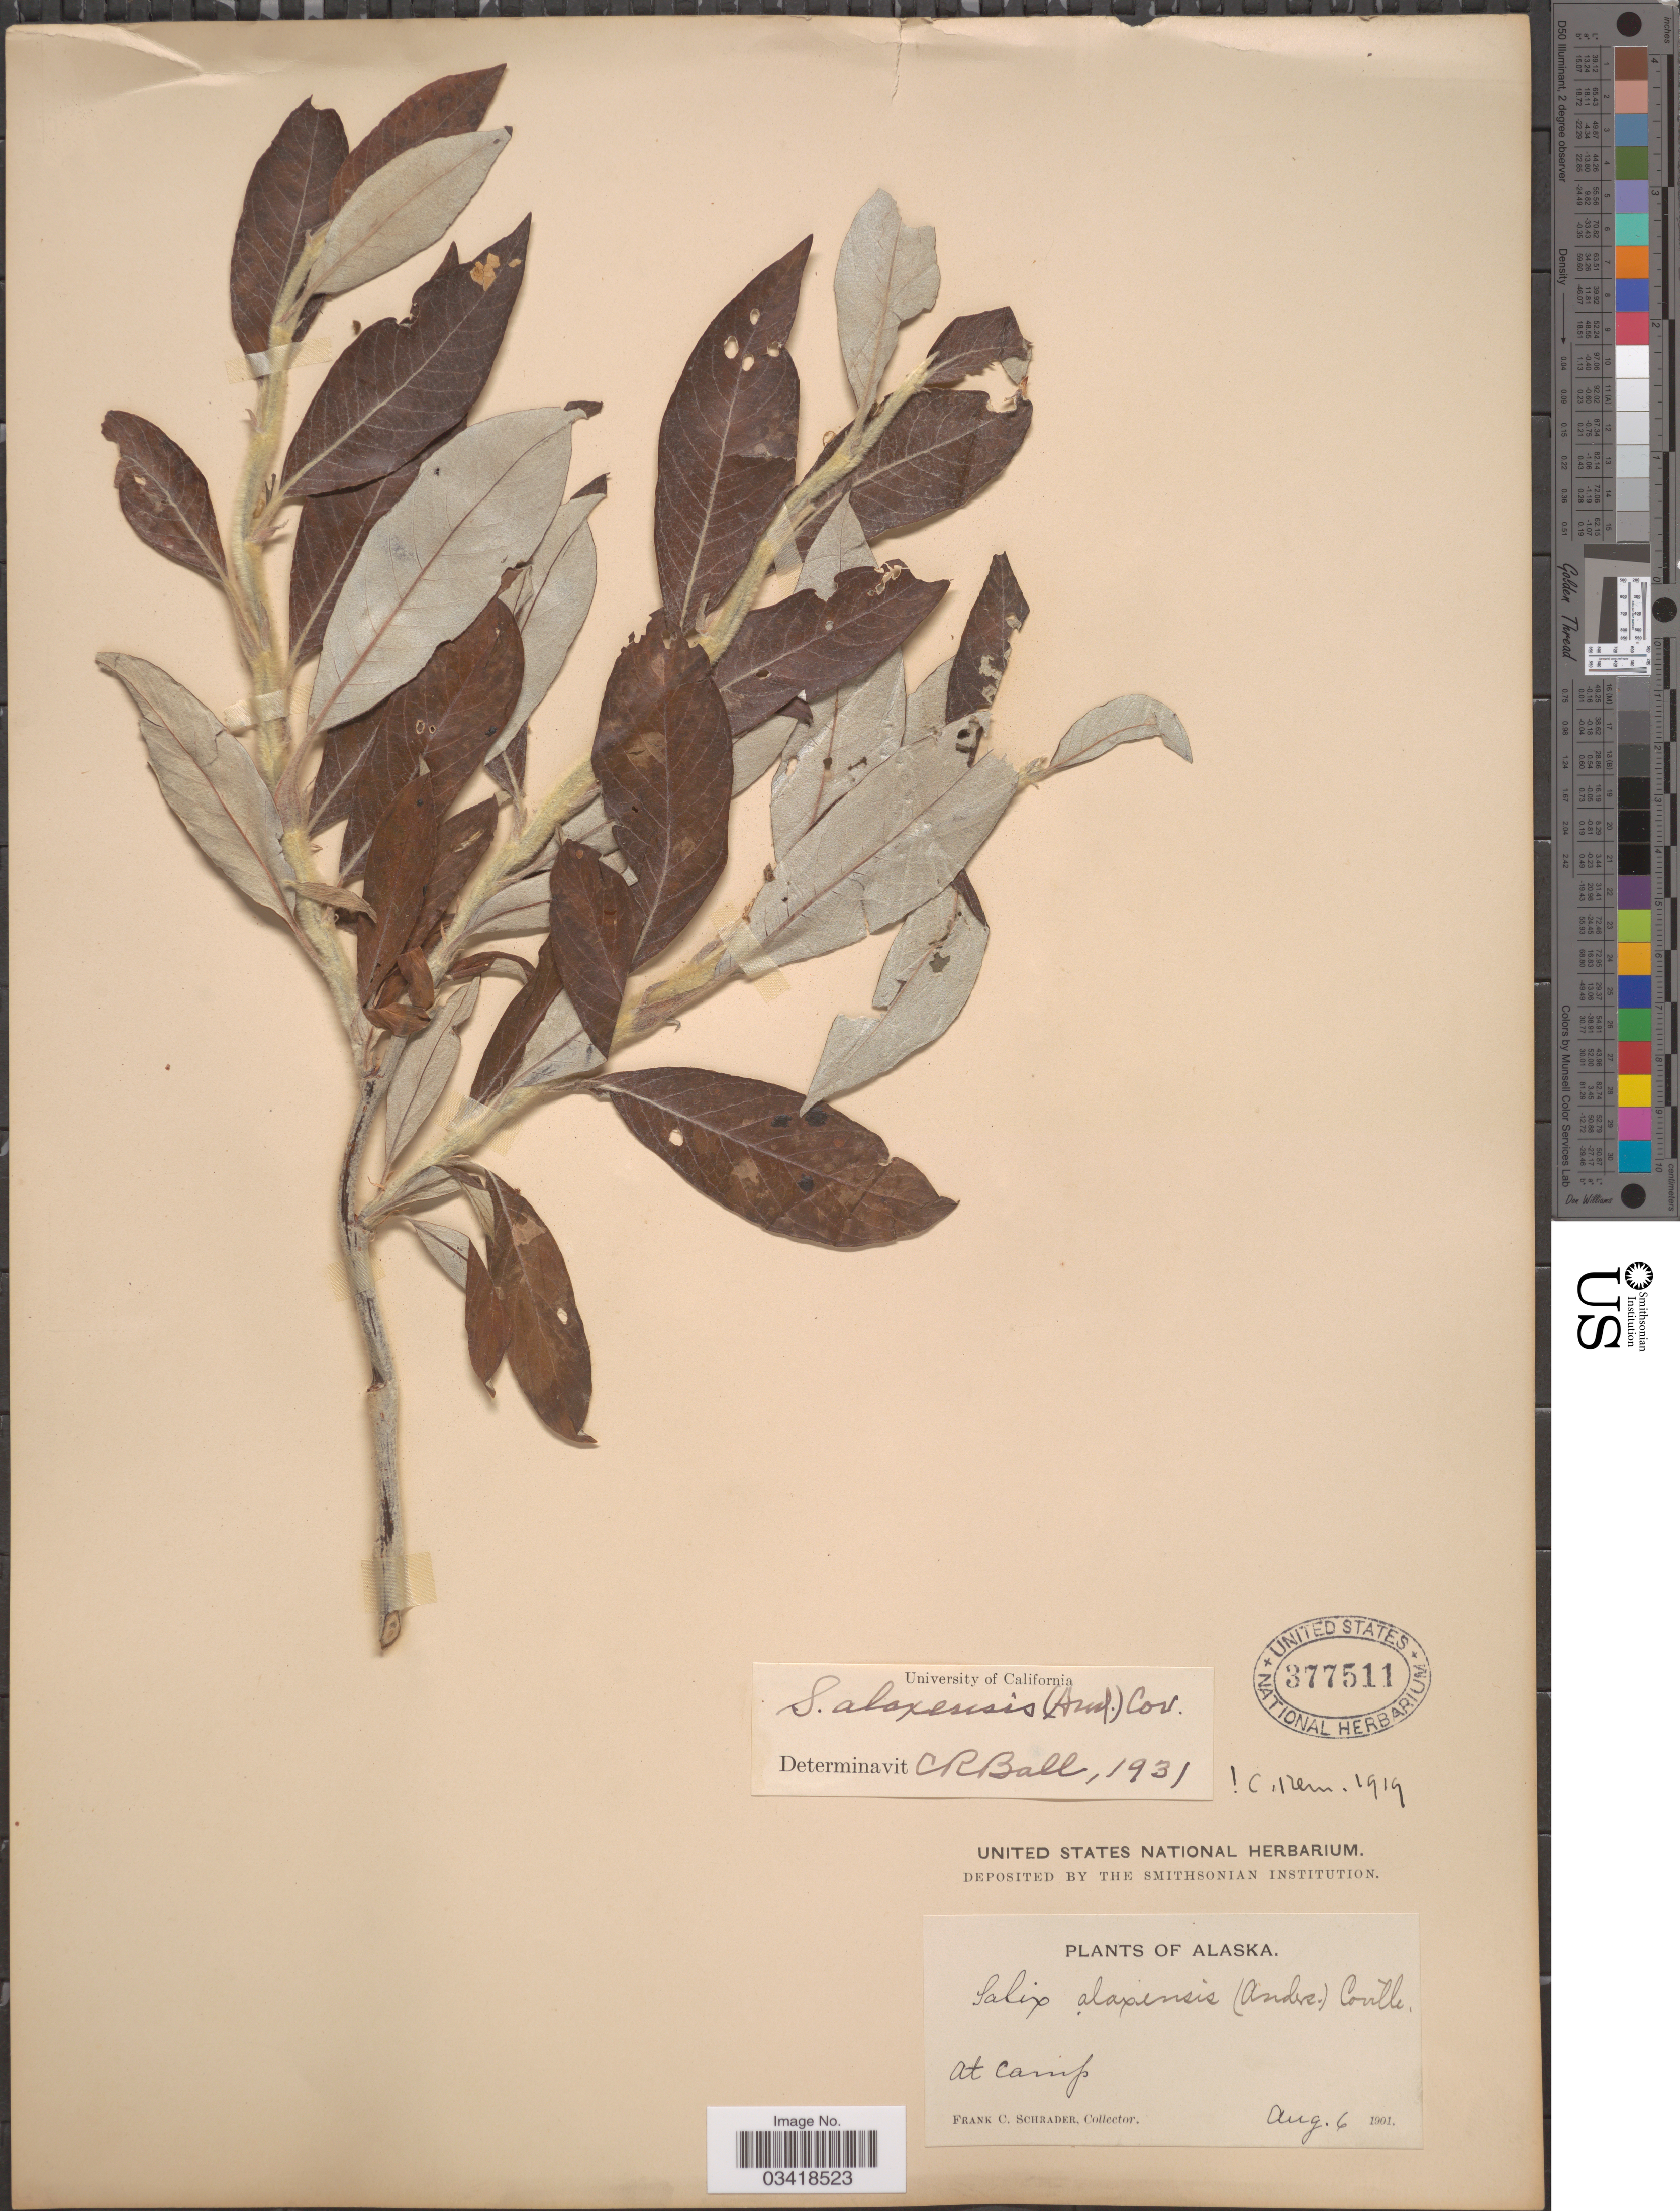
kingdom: Plantae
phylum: Tracheophyta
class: Magnoliopsida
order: Malpighiales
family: Salicaceae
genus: Salix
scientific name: Salix alaxensis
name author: (Andersson) Coville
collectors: F. C. Schrader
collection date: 1901-08-06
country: United States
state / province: Alaska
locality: At Camp.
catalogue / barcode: US 377511